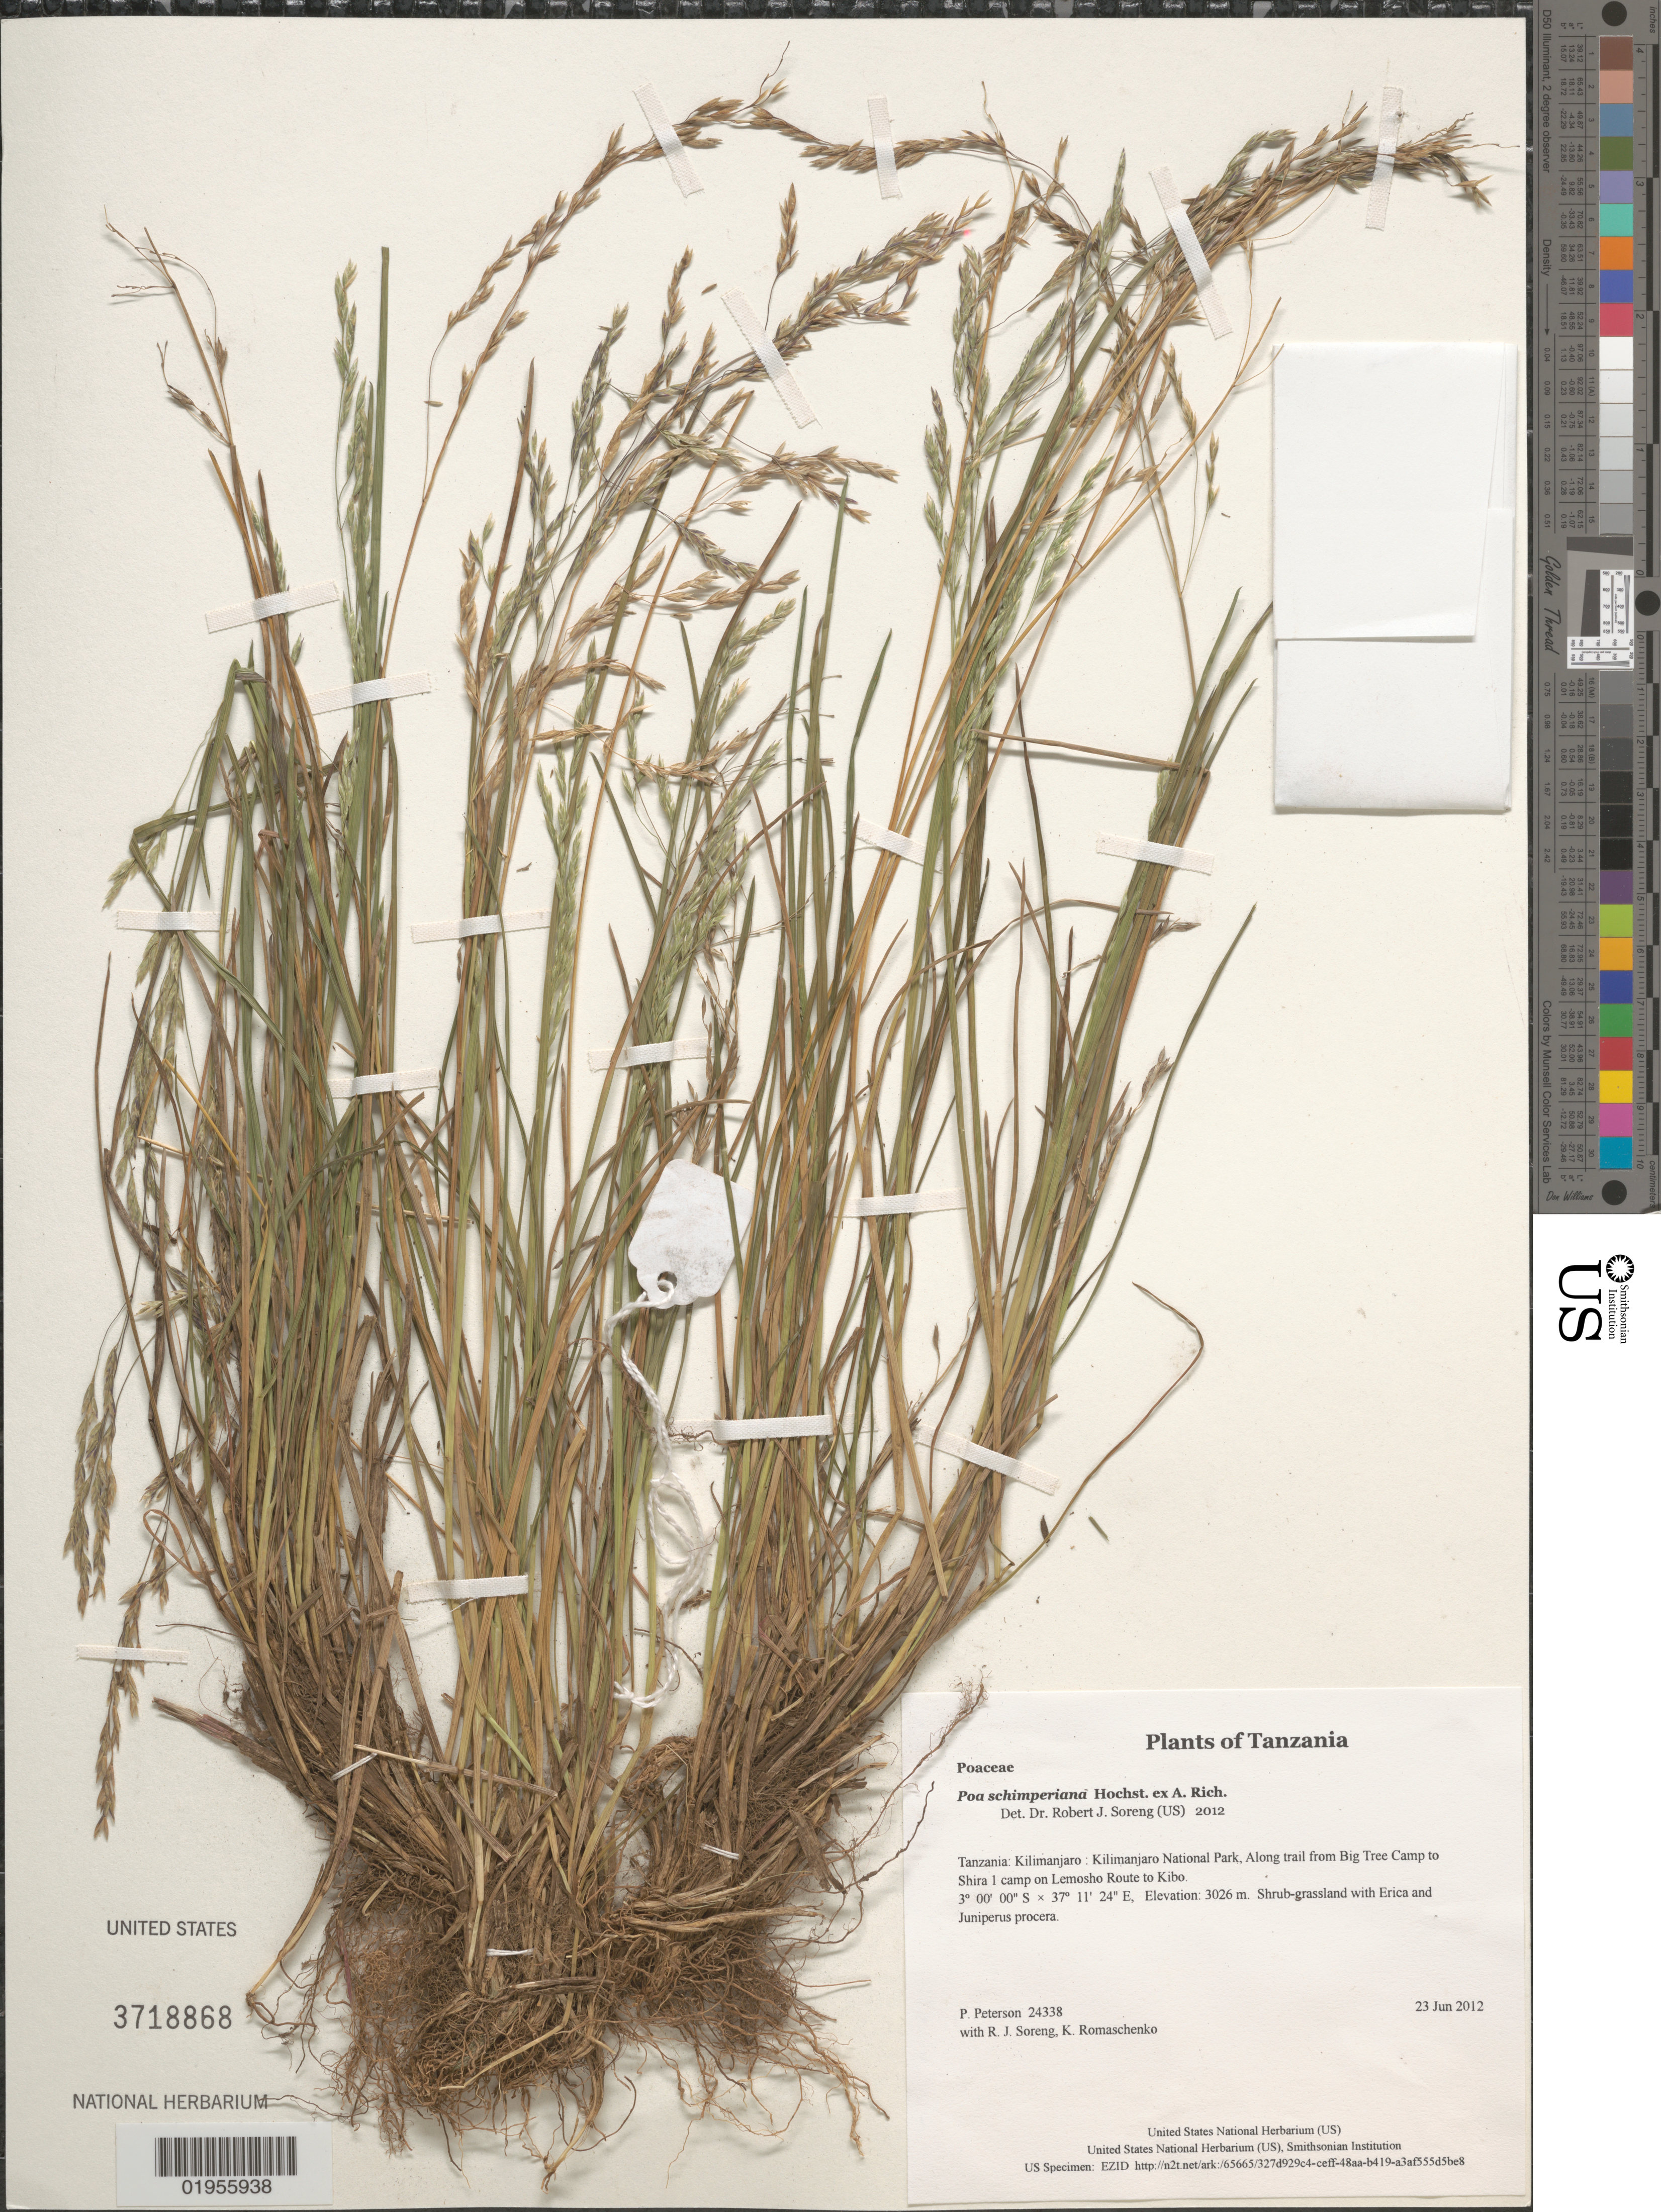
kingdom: Plantae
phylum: Tracheophyta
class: Liliopsida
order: Poales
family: Poaceae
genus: Poa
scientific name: Poa muhavurensis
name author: C.E. Hubb.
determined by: Soreng, Robert J., Research Associate (BOT), Smithsonian Institution - National Museum of Natural History (UNITED STATES)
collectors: P. M. Peterson, R. J. Soreng & K. Romaschenko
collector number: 24338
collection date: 2012-06-23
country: Tanzania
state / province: Kilimanjaro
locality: Kilimanjaro National Park, Along trail from Big Tree Camp to Shira 1 camp on Lemosho Route to Kibo.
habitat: Shrub-grassland with Erica and Juniperus procera.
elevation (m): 3026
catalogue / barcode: US 3718868